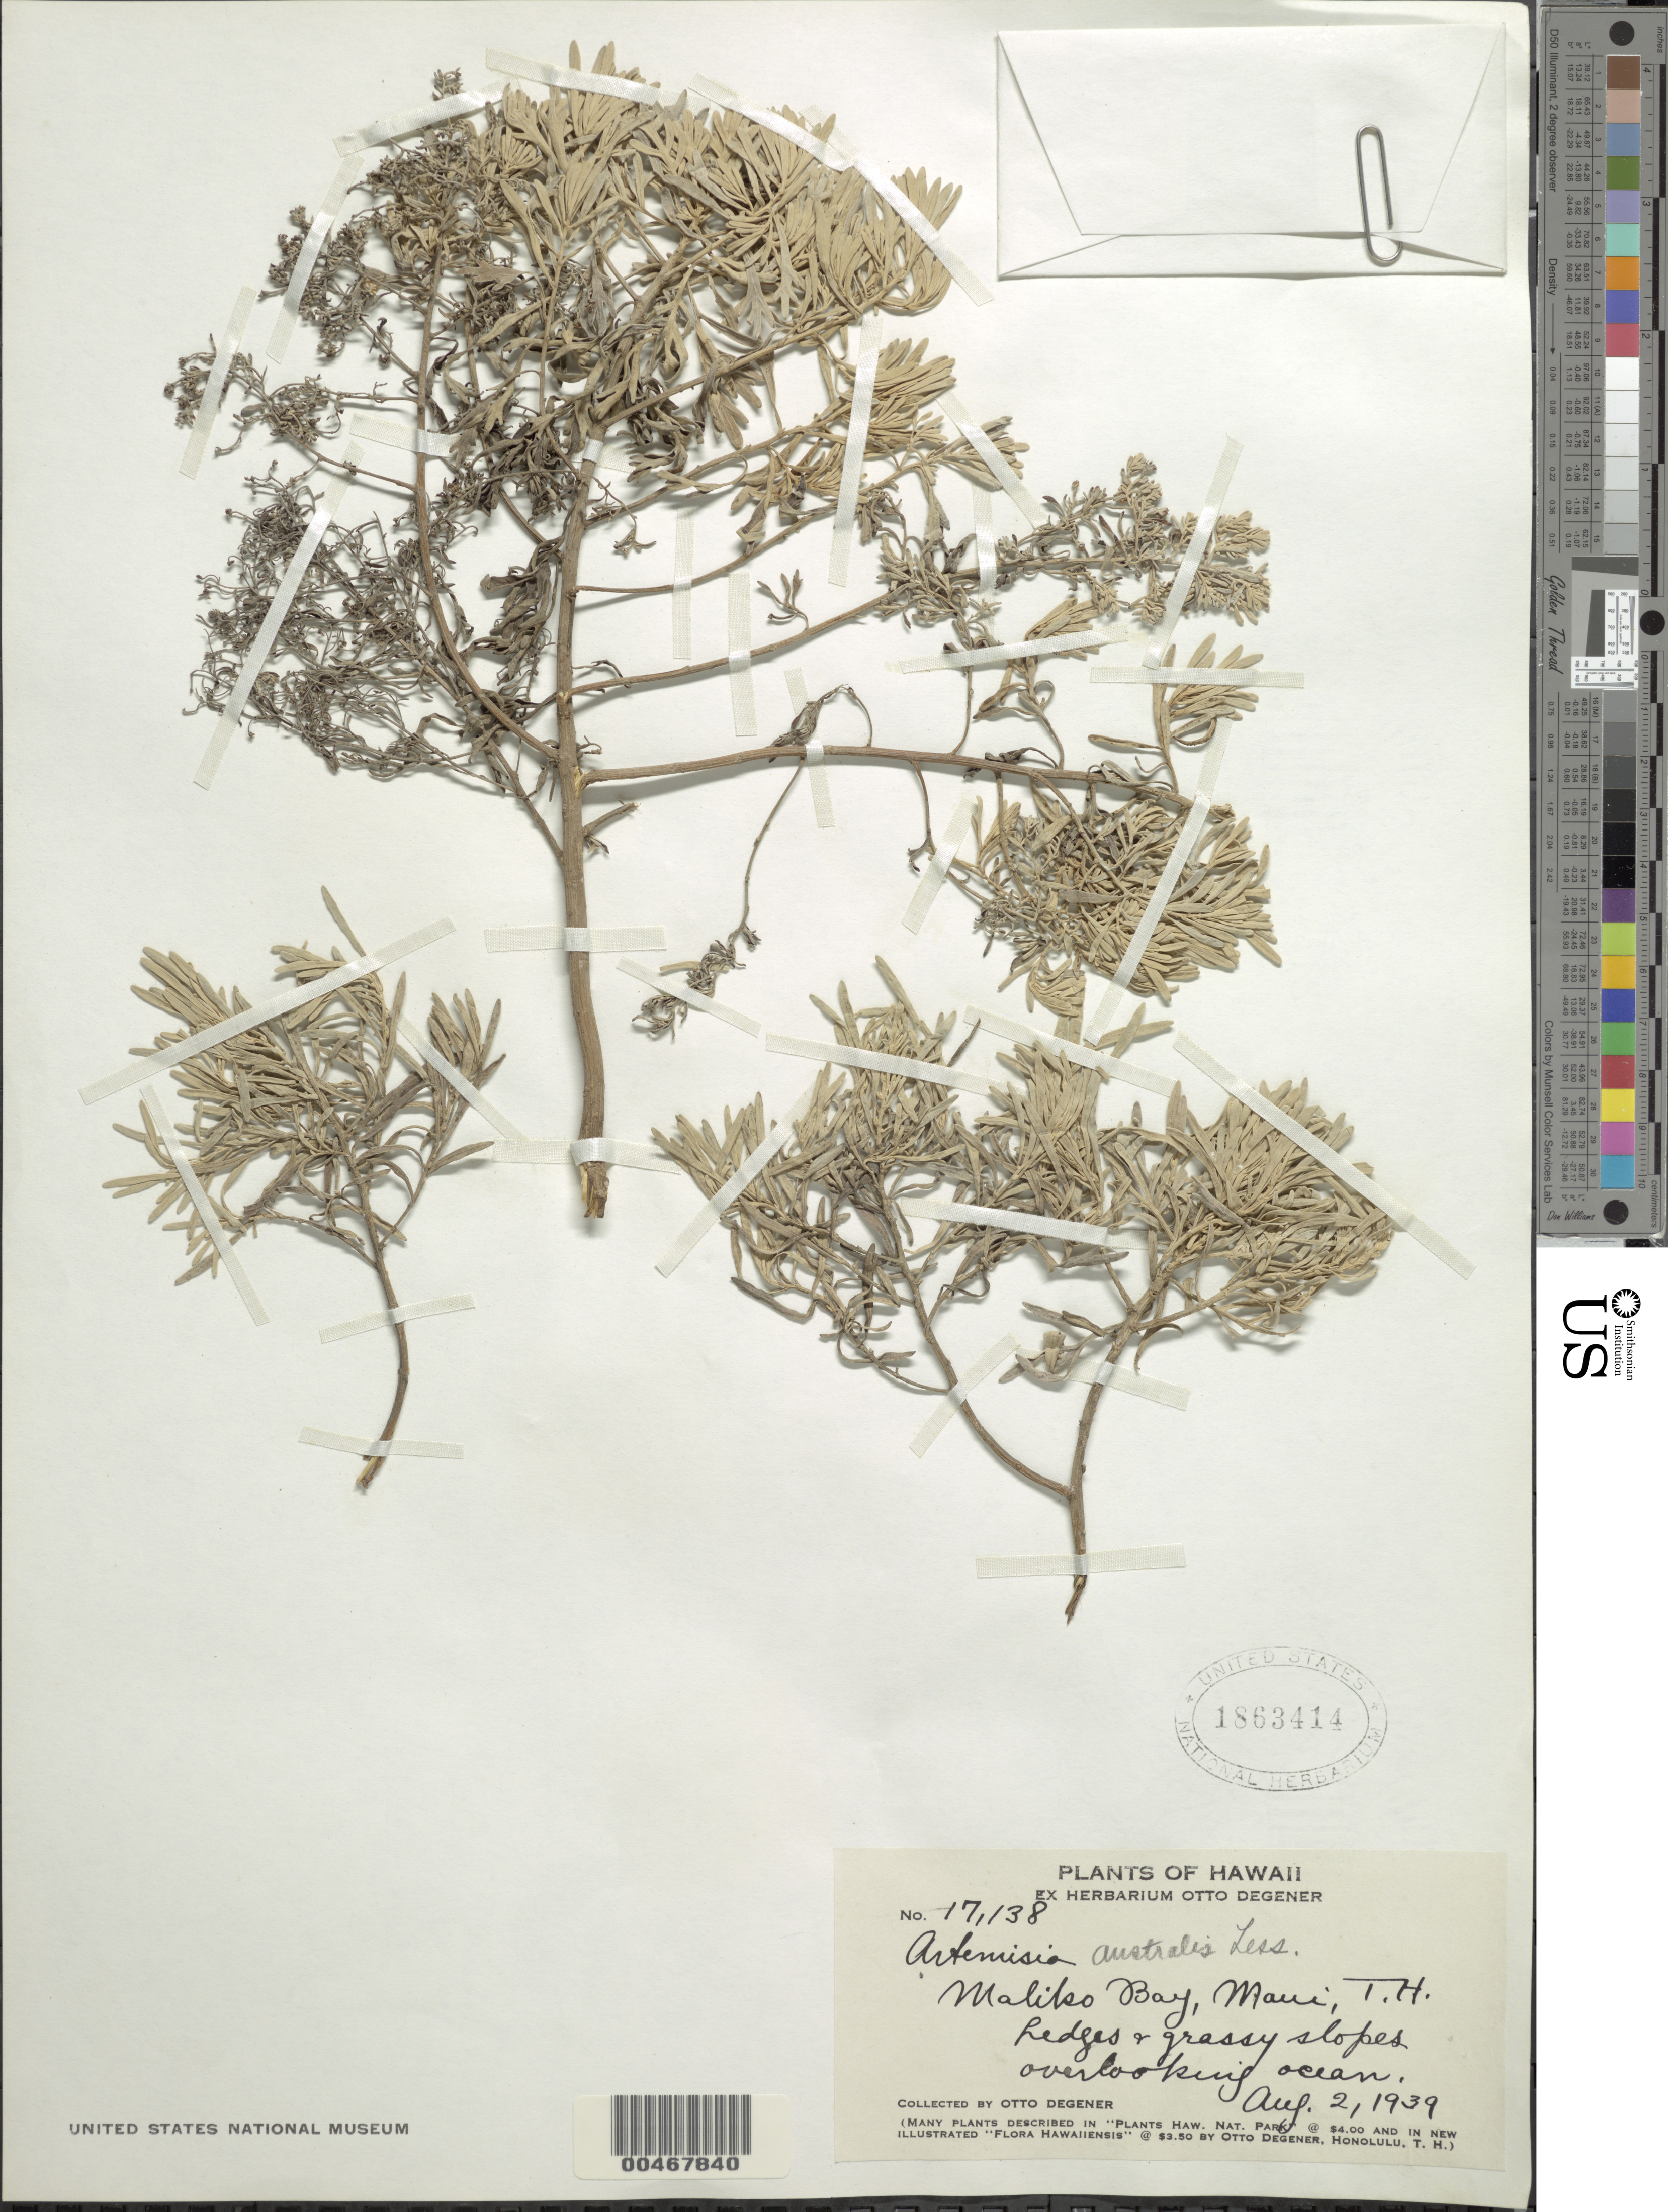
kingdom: Plantae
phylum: Tracheophyta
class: Magnoliopsida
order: Asterales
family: Asteraceae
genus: Artemisia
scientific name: Artemisia australis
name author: Less.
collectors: O. Degener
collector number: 17138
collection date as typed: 2 Aug 1939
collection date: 1939-08-02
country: United States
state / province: Hawaii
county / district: Maui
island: Maui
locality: Maliko Bay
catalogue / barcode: US 1863414